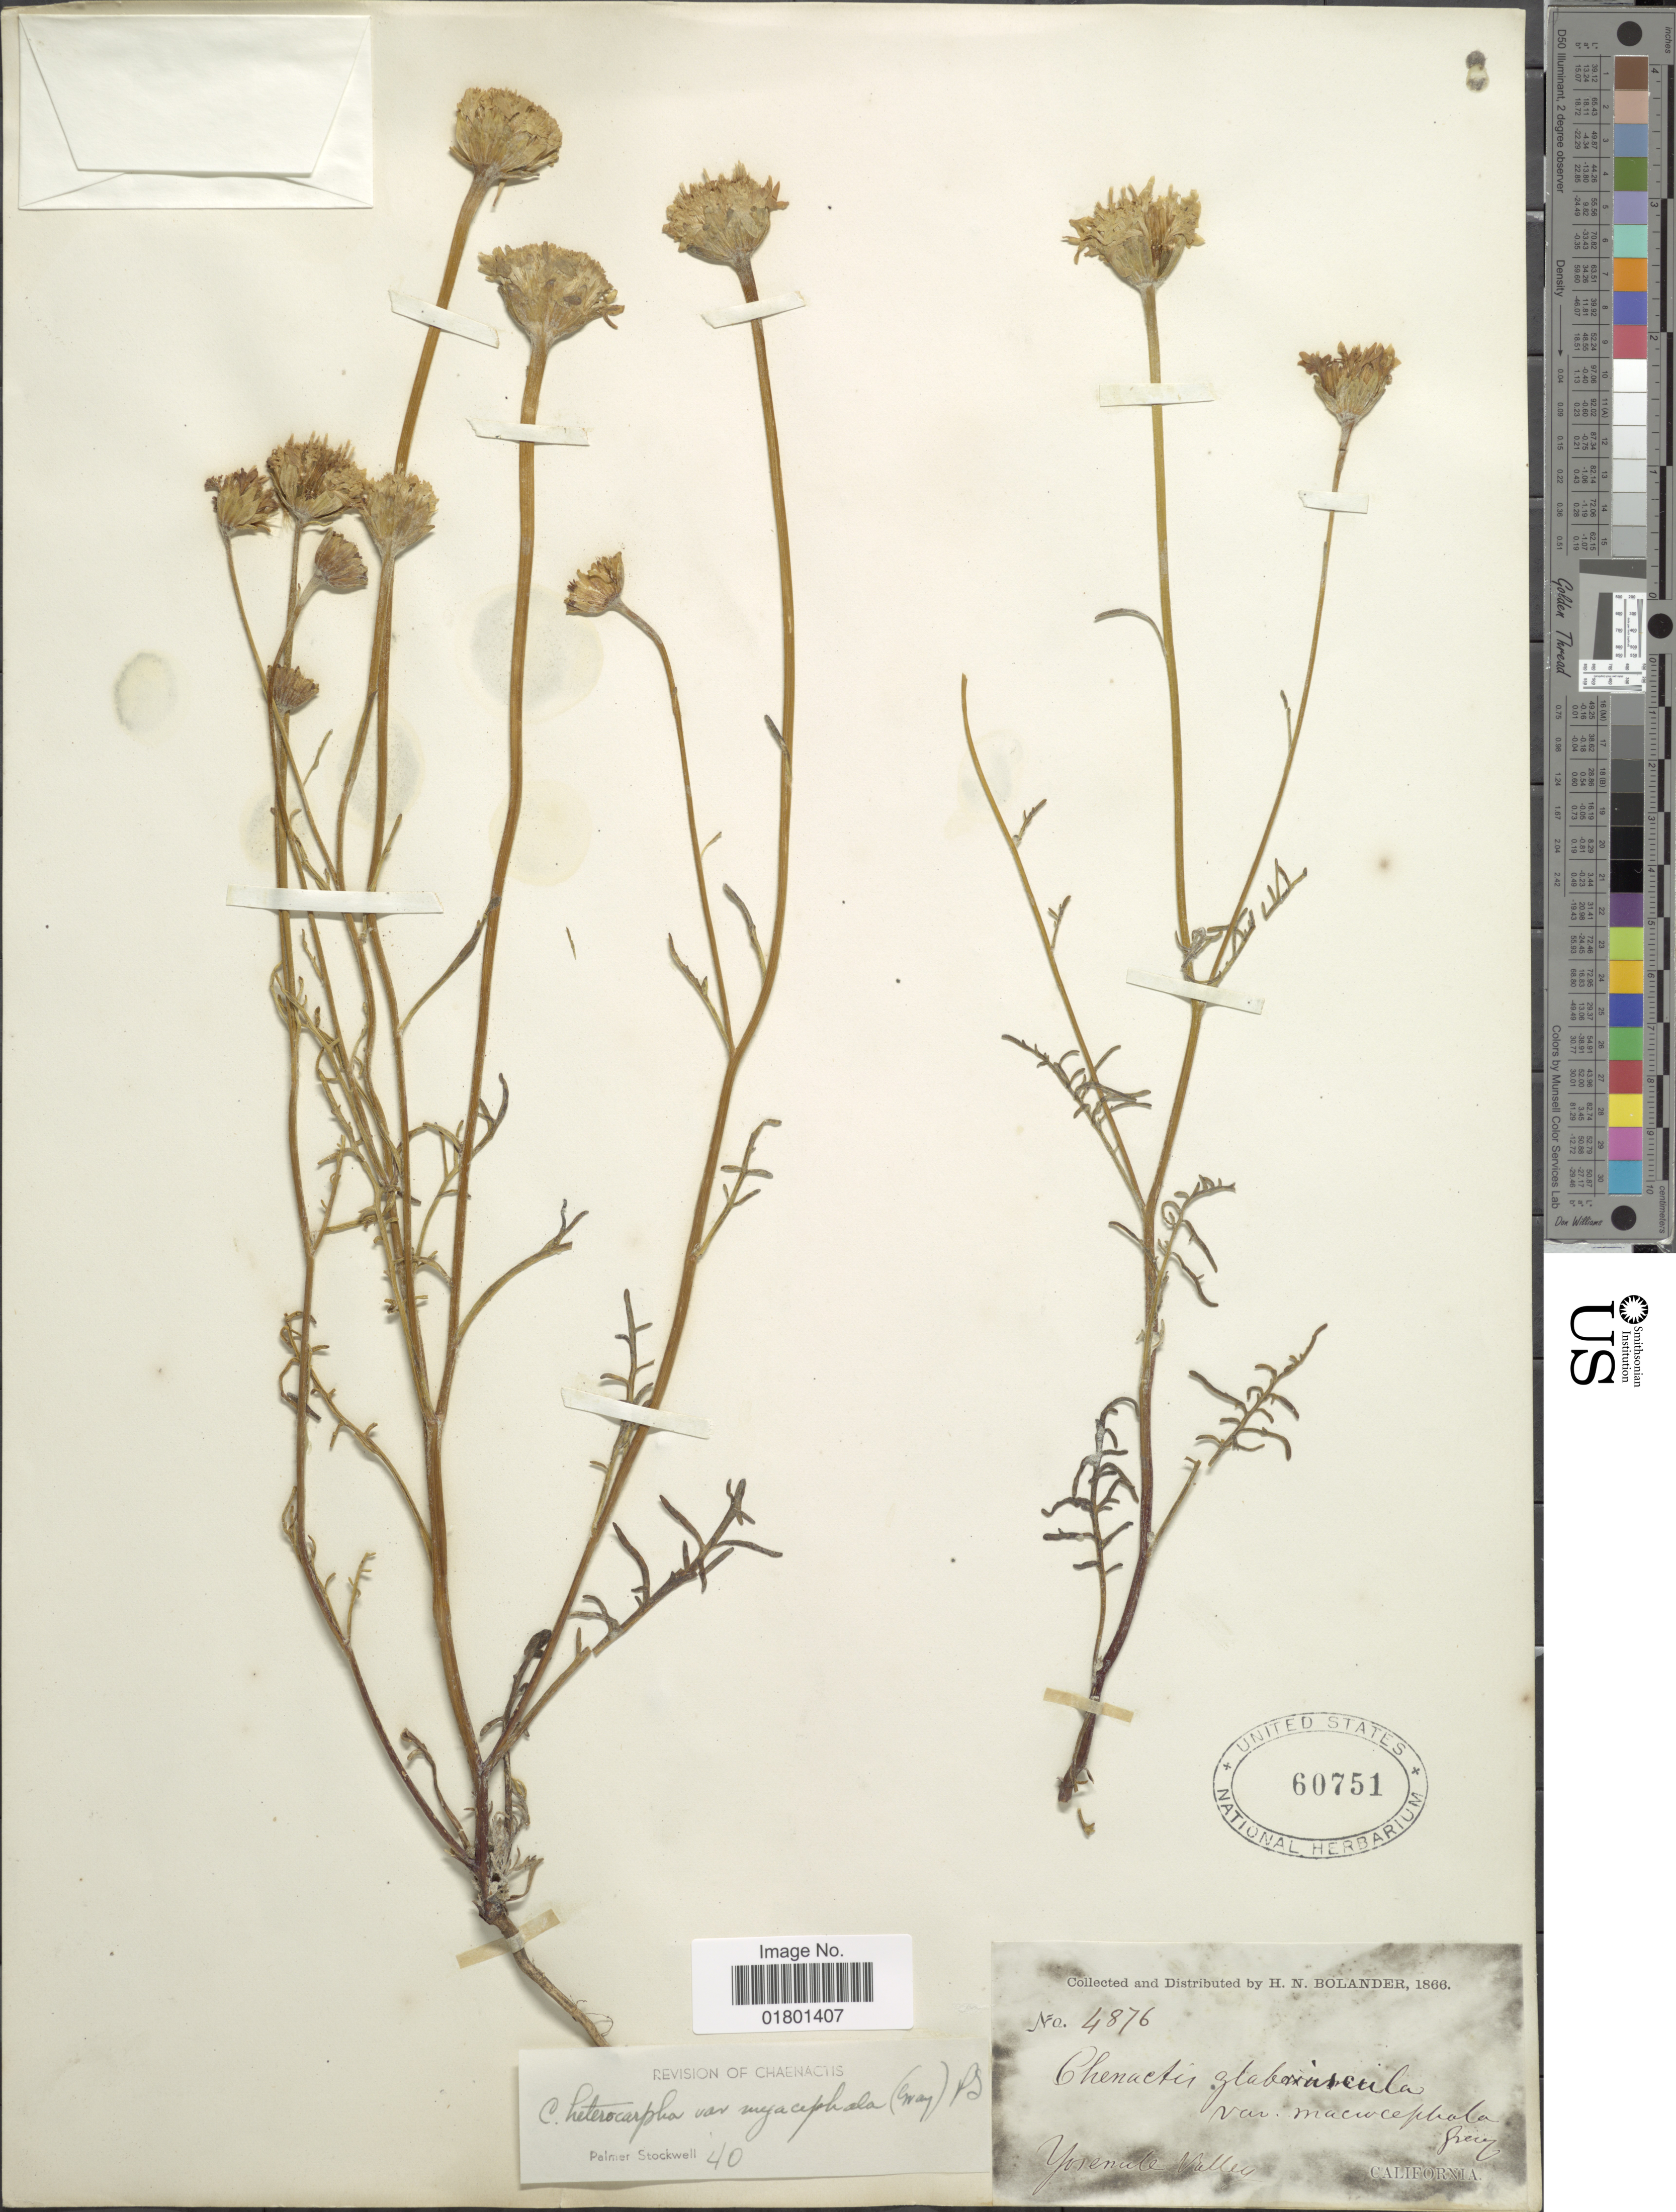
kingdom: Plantae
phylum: Tracheophyta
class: Magnoliopsida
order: Asterales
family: Asteraceae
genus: Chaenactis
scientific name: Chaenactis heterocarpha var. megacephala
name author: (A. Gray) Stockw.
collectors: H. Bolander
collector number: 4876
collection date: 1866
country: United States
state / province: California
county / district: Mariposa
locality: Yosemite Valley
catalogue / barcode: US 60751